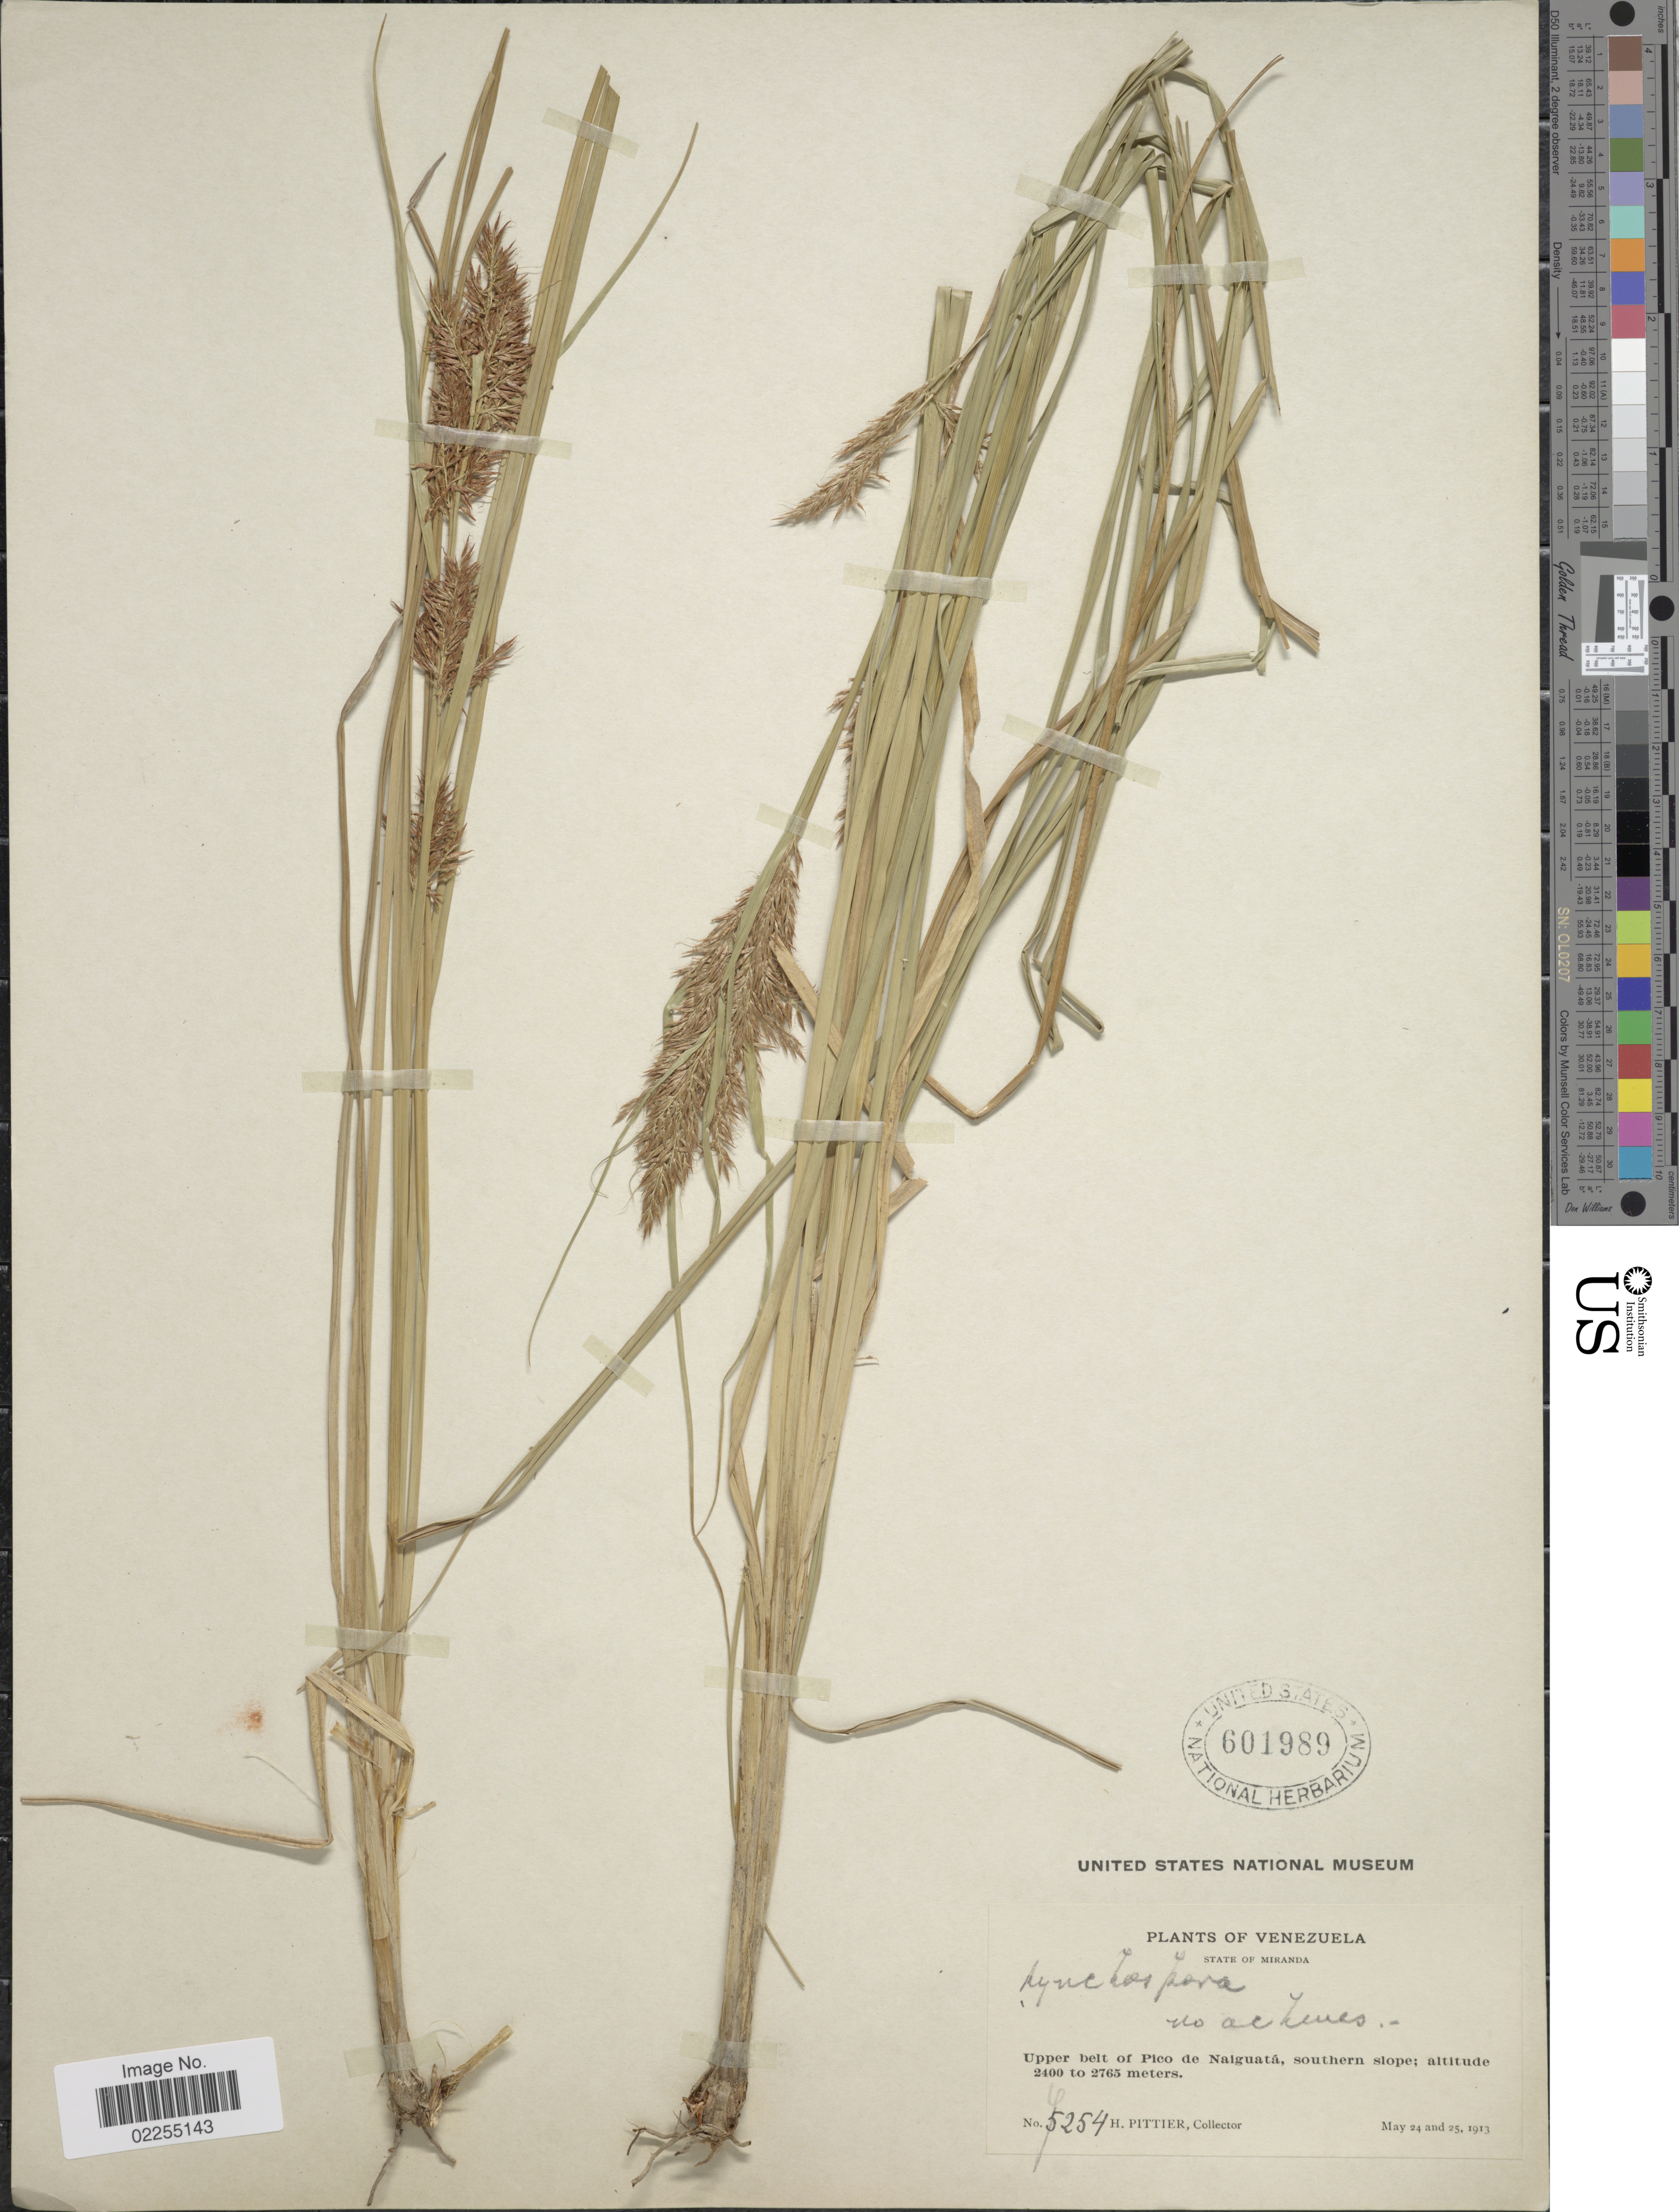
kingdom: Plantae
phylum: Tracheophyta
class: Liliopsida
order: Poales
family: Cyperaceae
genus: Rhynchospora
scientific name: Rhynchospora macrochaeta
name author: Steud. ex Boeckeler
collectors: H. F. Pittier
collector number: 6254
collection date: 1913-05-24/1913-05-25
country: Venezuela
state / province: Miranda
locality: Upper belt of Pico de Naiguata, southern slope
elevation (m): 2400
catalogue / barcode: US 601989